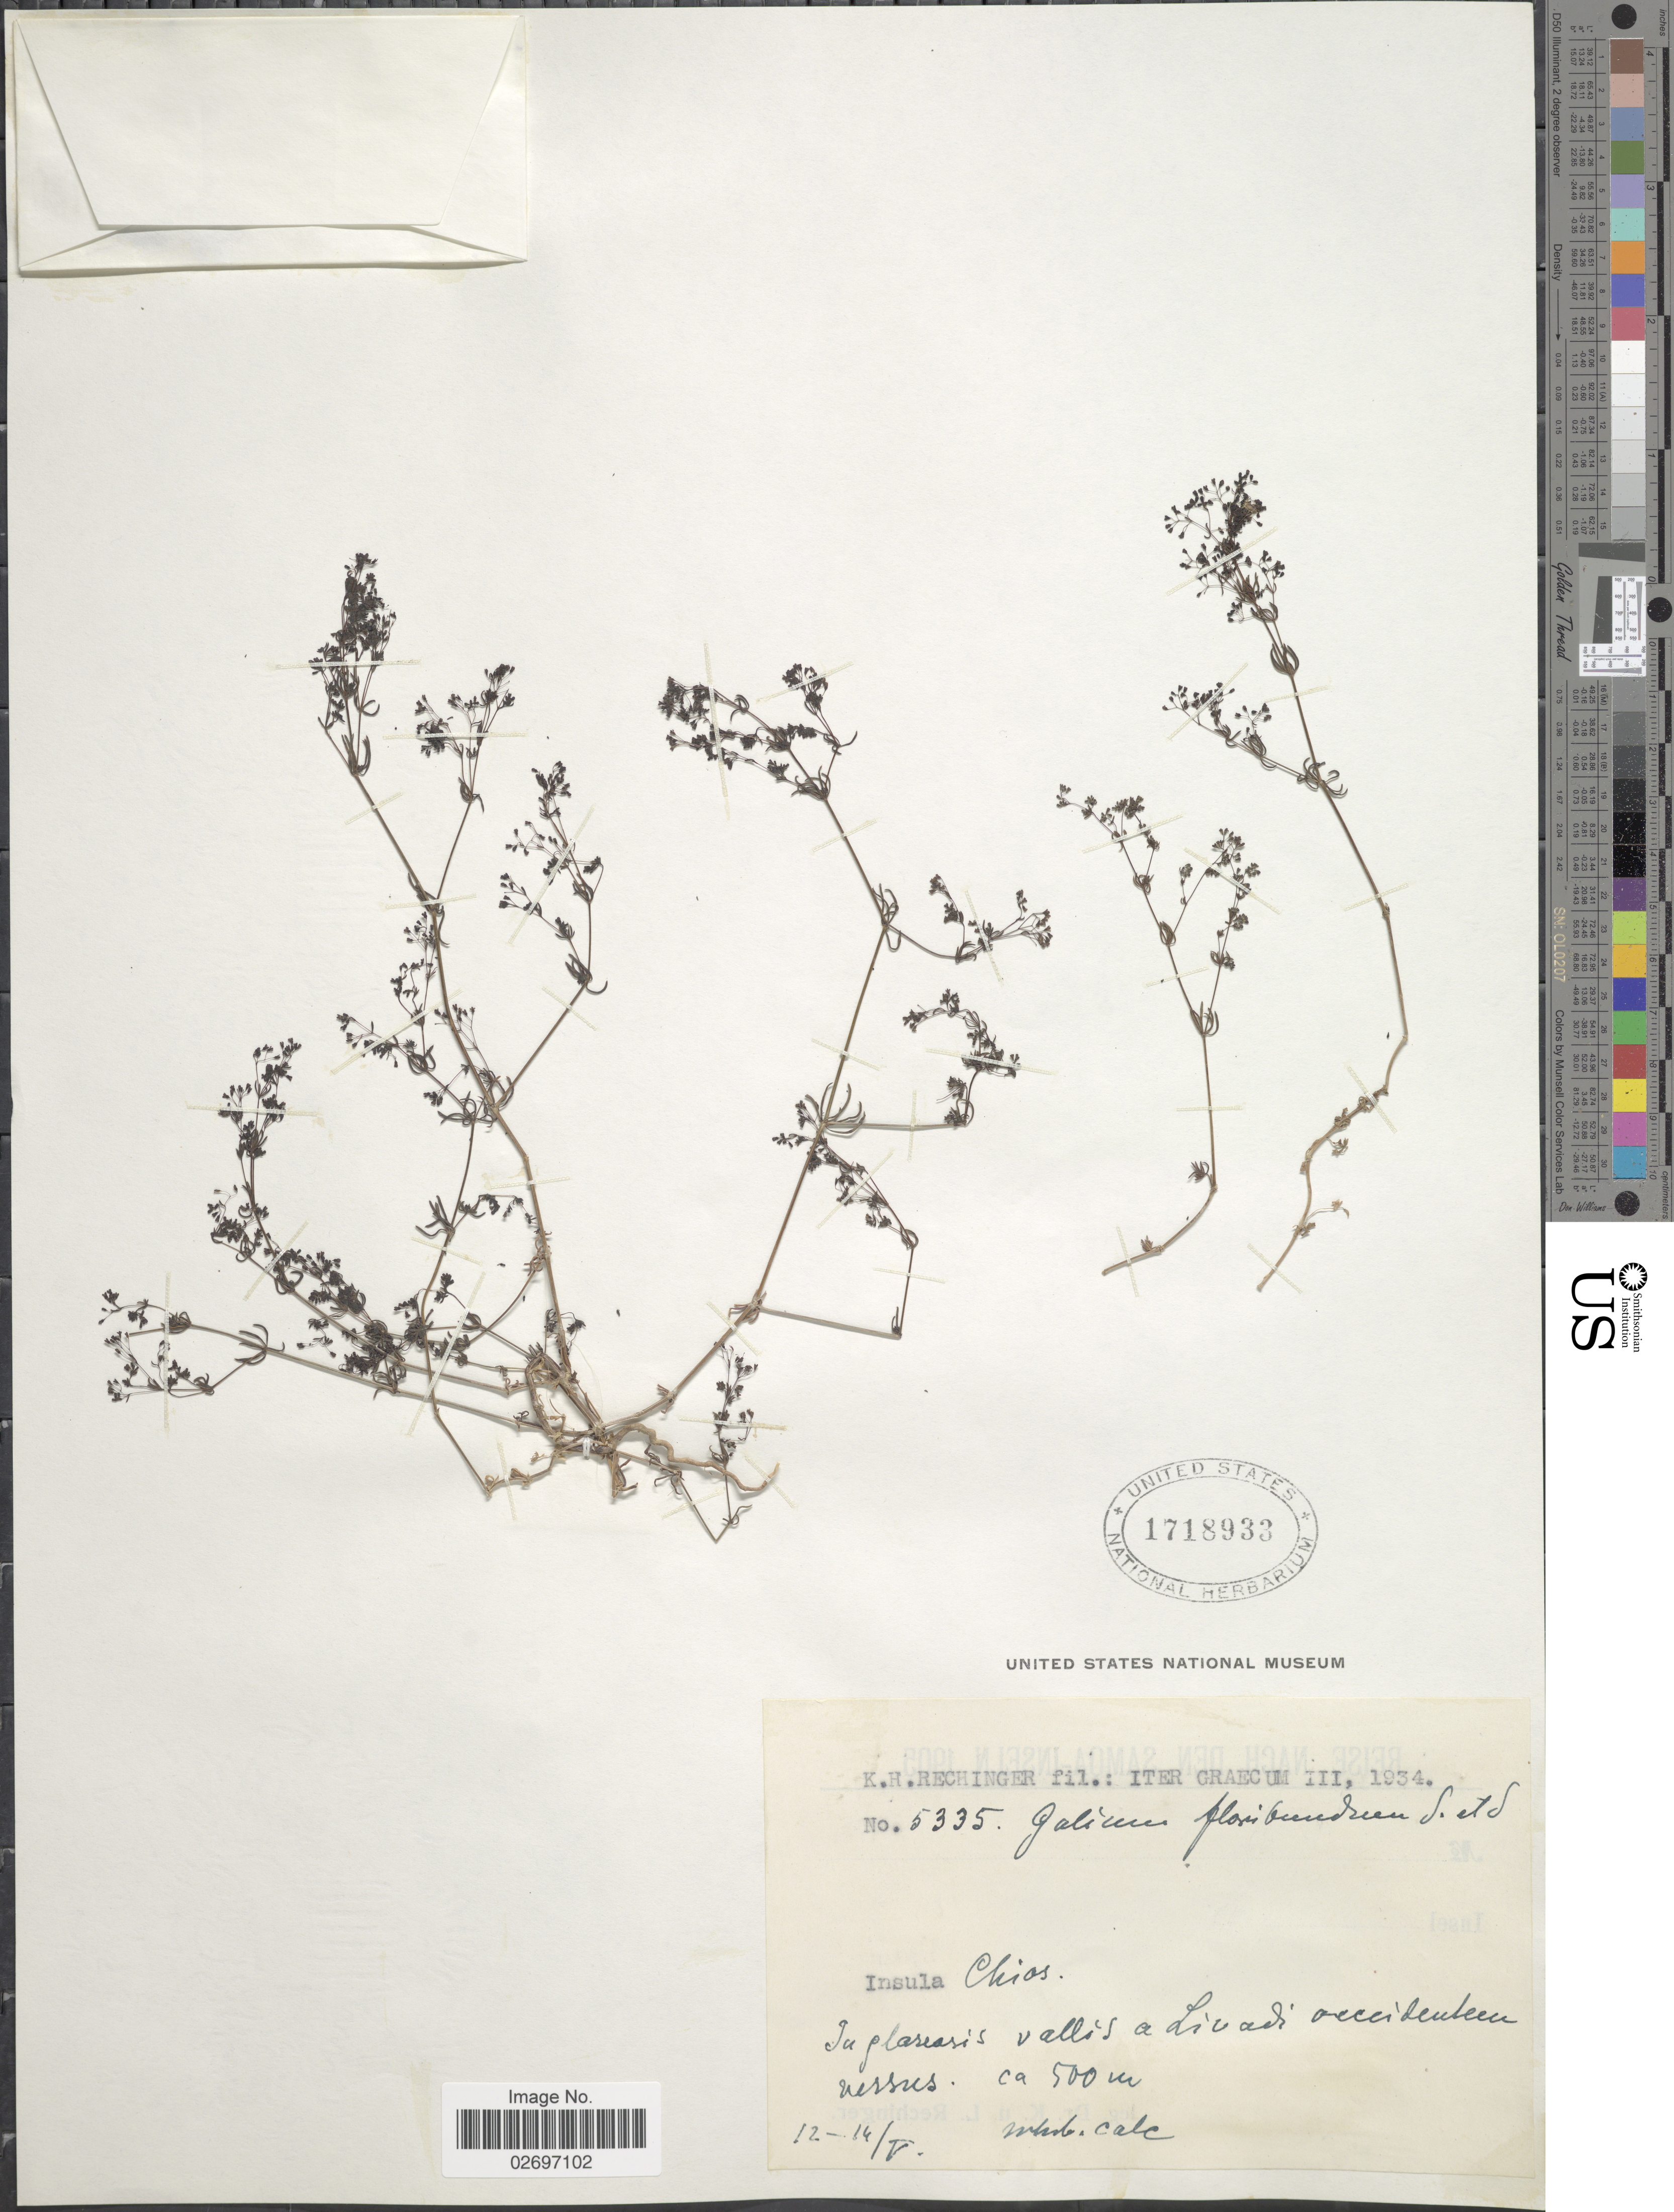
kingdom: Plantae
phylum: Tracheophyta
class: Magnoliopsida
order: Gentianales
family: Rubiaceae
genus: Galium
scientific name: Galium floribundum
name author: Sm.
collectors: K. H. Rechinger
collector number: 5335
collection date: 1934-05-12/1934-05-14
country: Greece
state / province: North Aegean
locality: Graecum, Insula Chios, in glareosis vallis ad Livadi occidentemr versus.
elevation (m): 500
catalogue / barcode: US 1718933